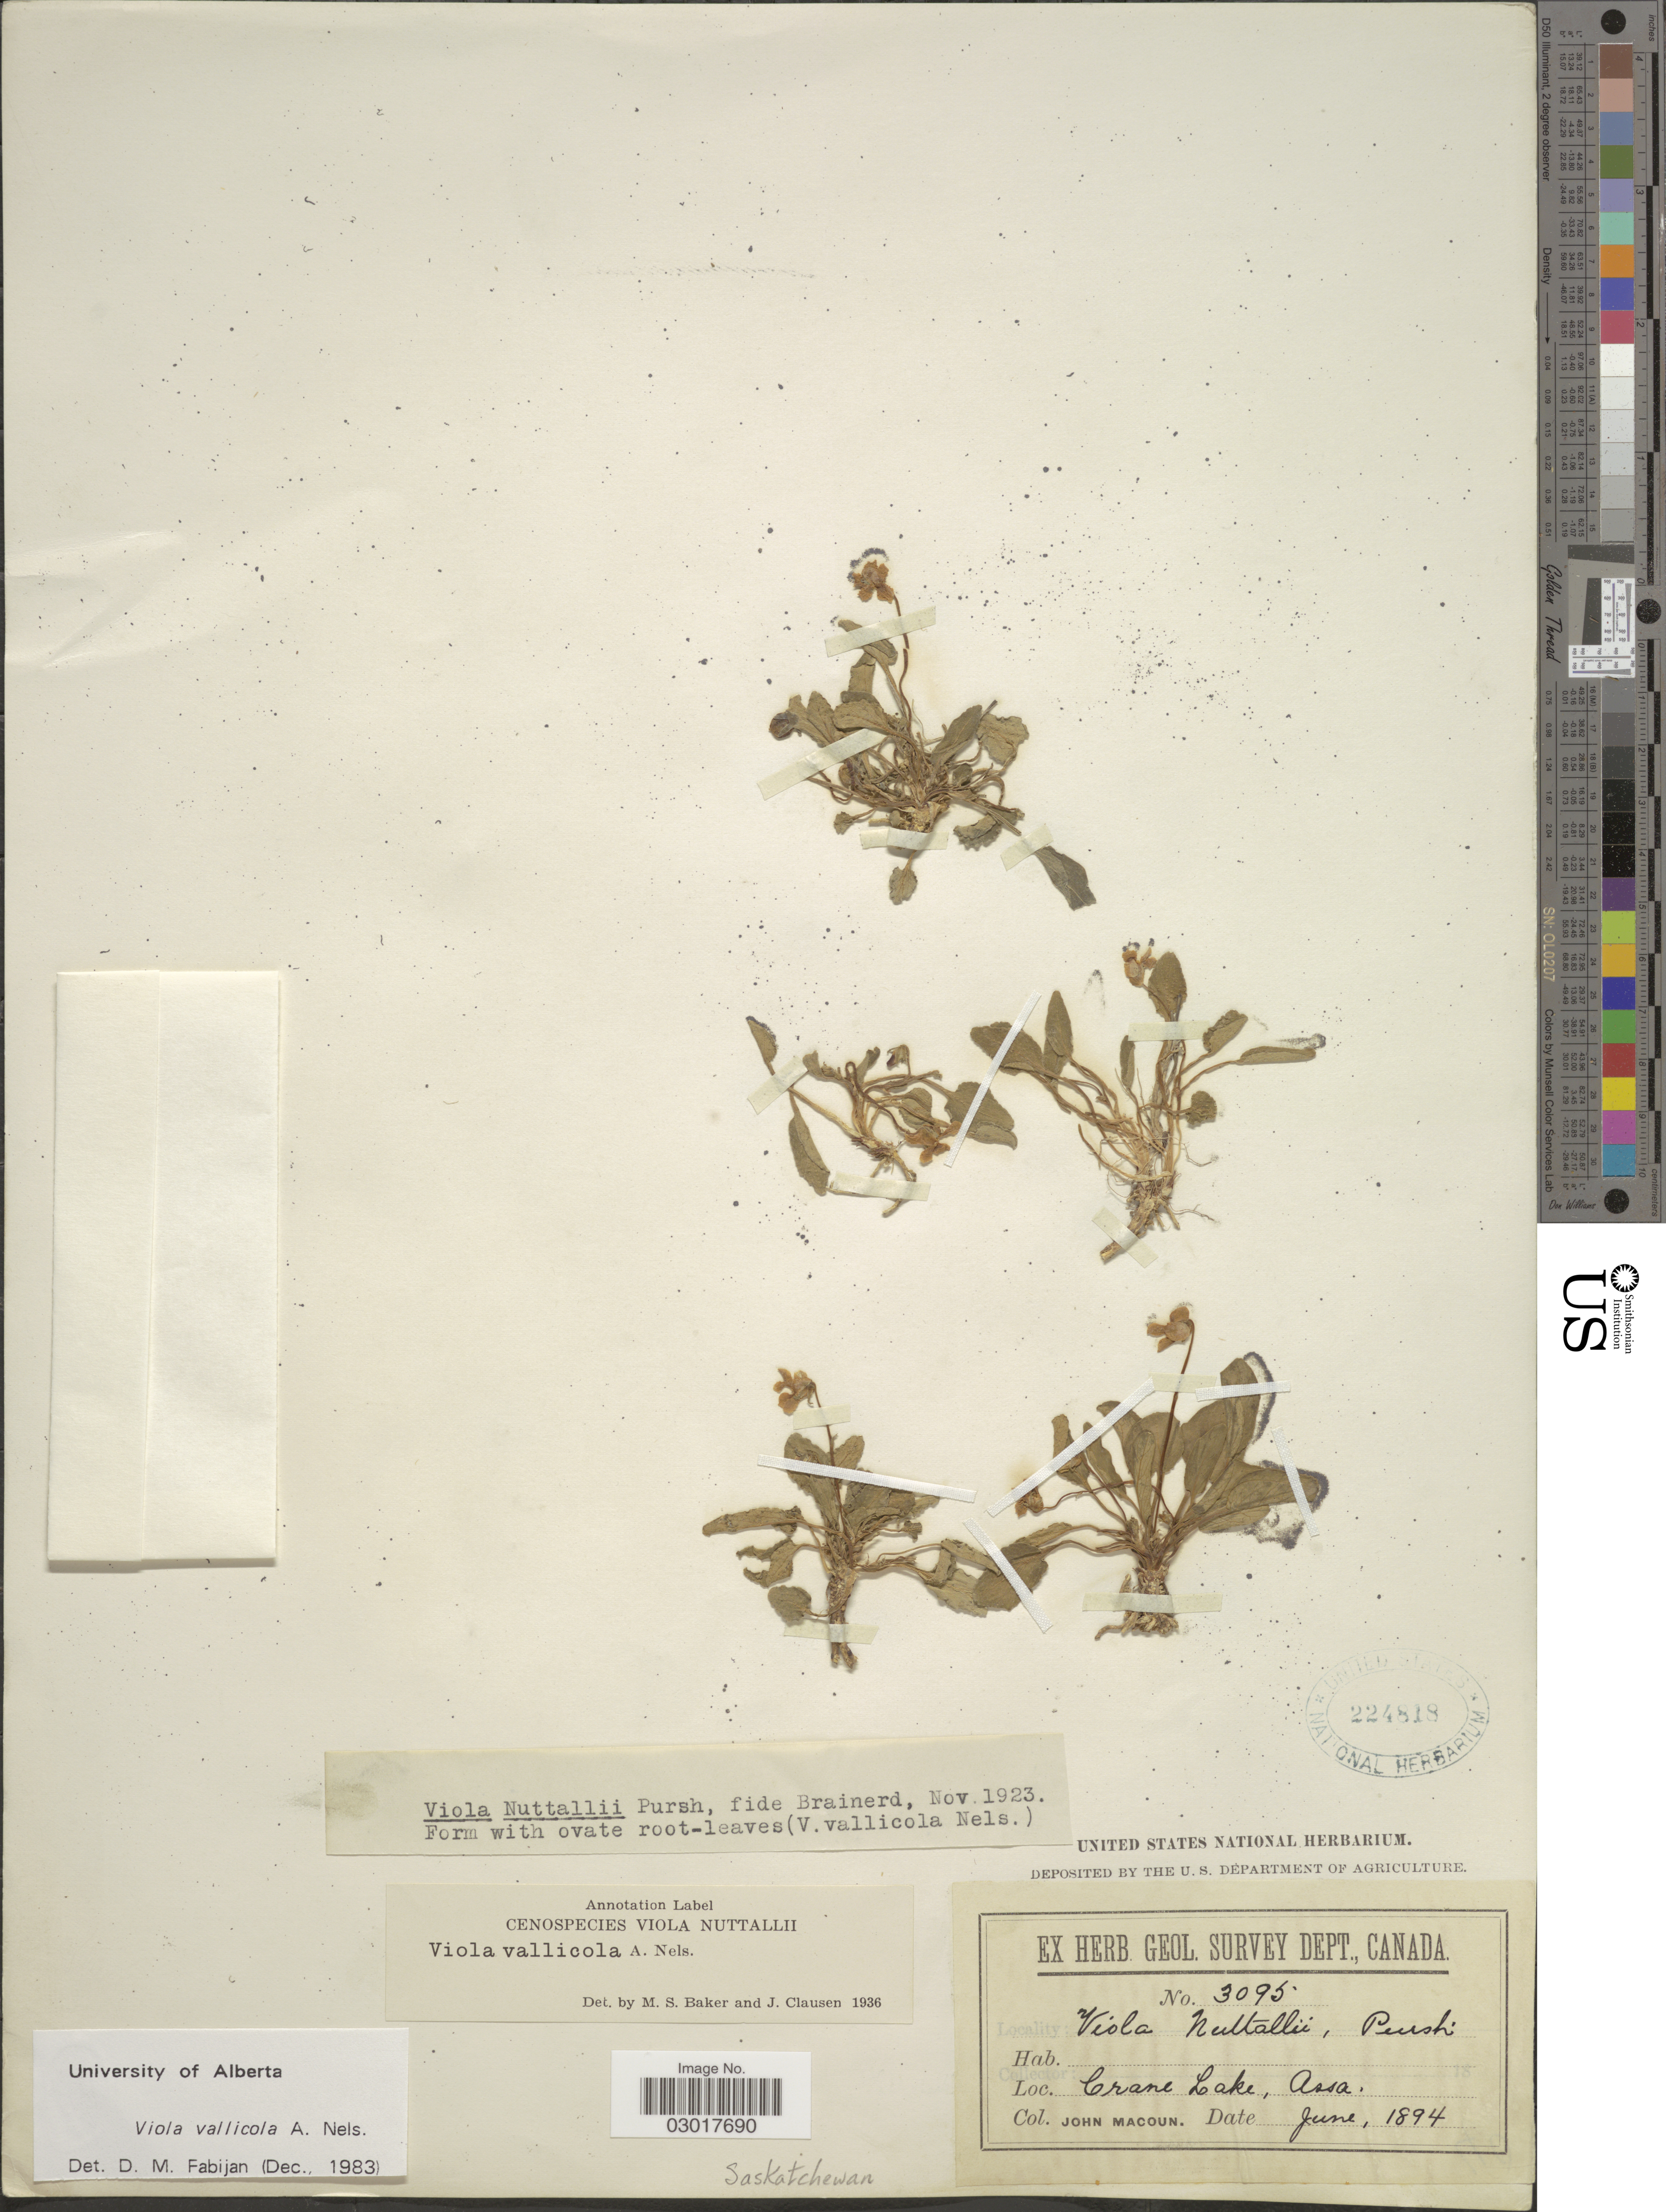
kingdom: Plantae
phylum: Tracheophyta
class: Magnoliopsida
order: Malpighiales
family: Violaceae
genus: Viola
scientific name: Viola vallicola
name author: A. Nelson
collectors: J. Macoun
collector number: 3095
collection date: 1894-06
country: Canada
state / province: Saskatchewan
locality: Crane Lake, Assa.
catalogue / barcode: US 224818